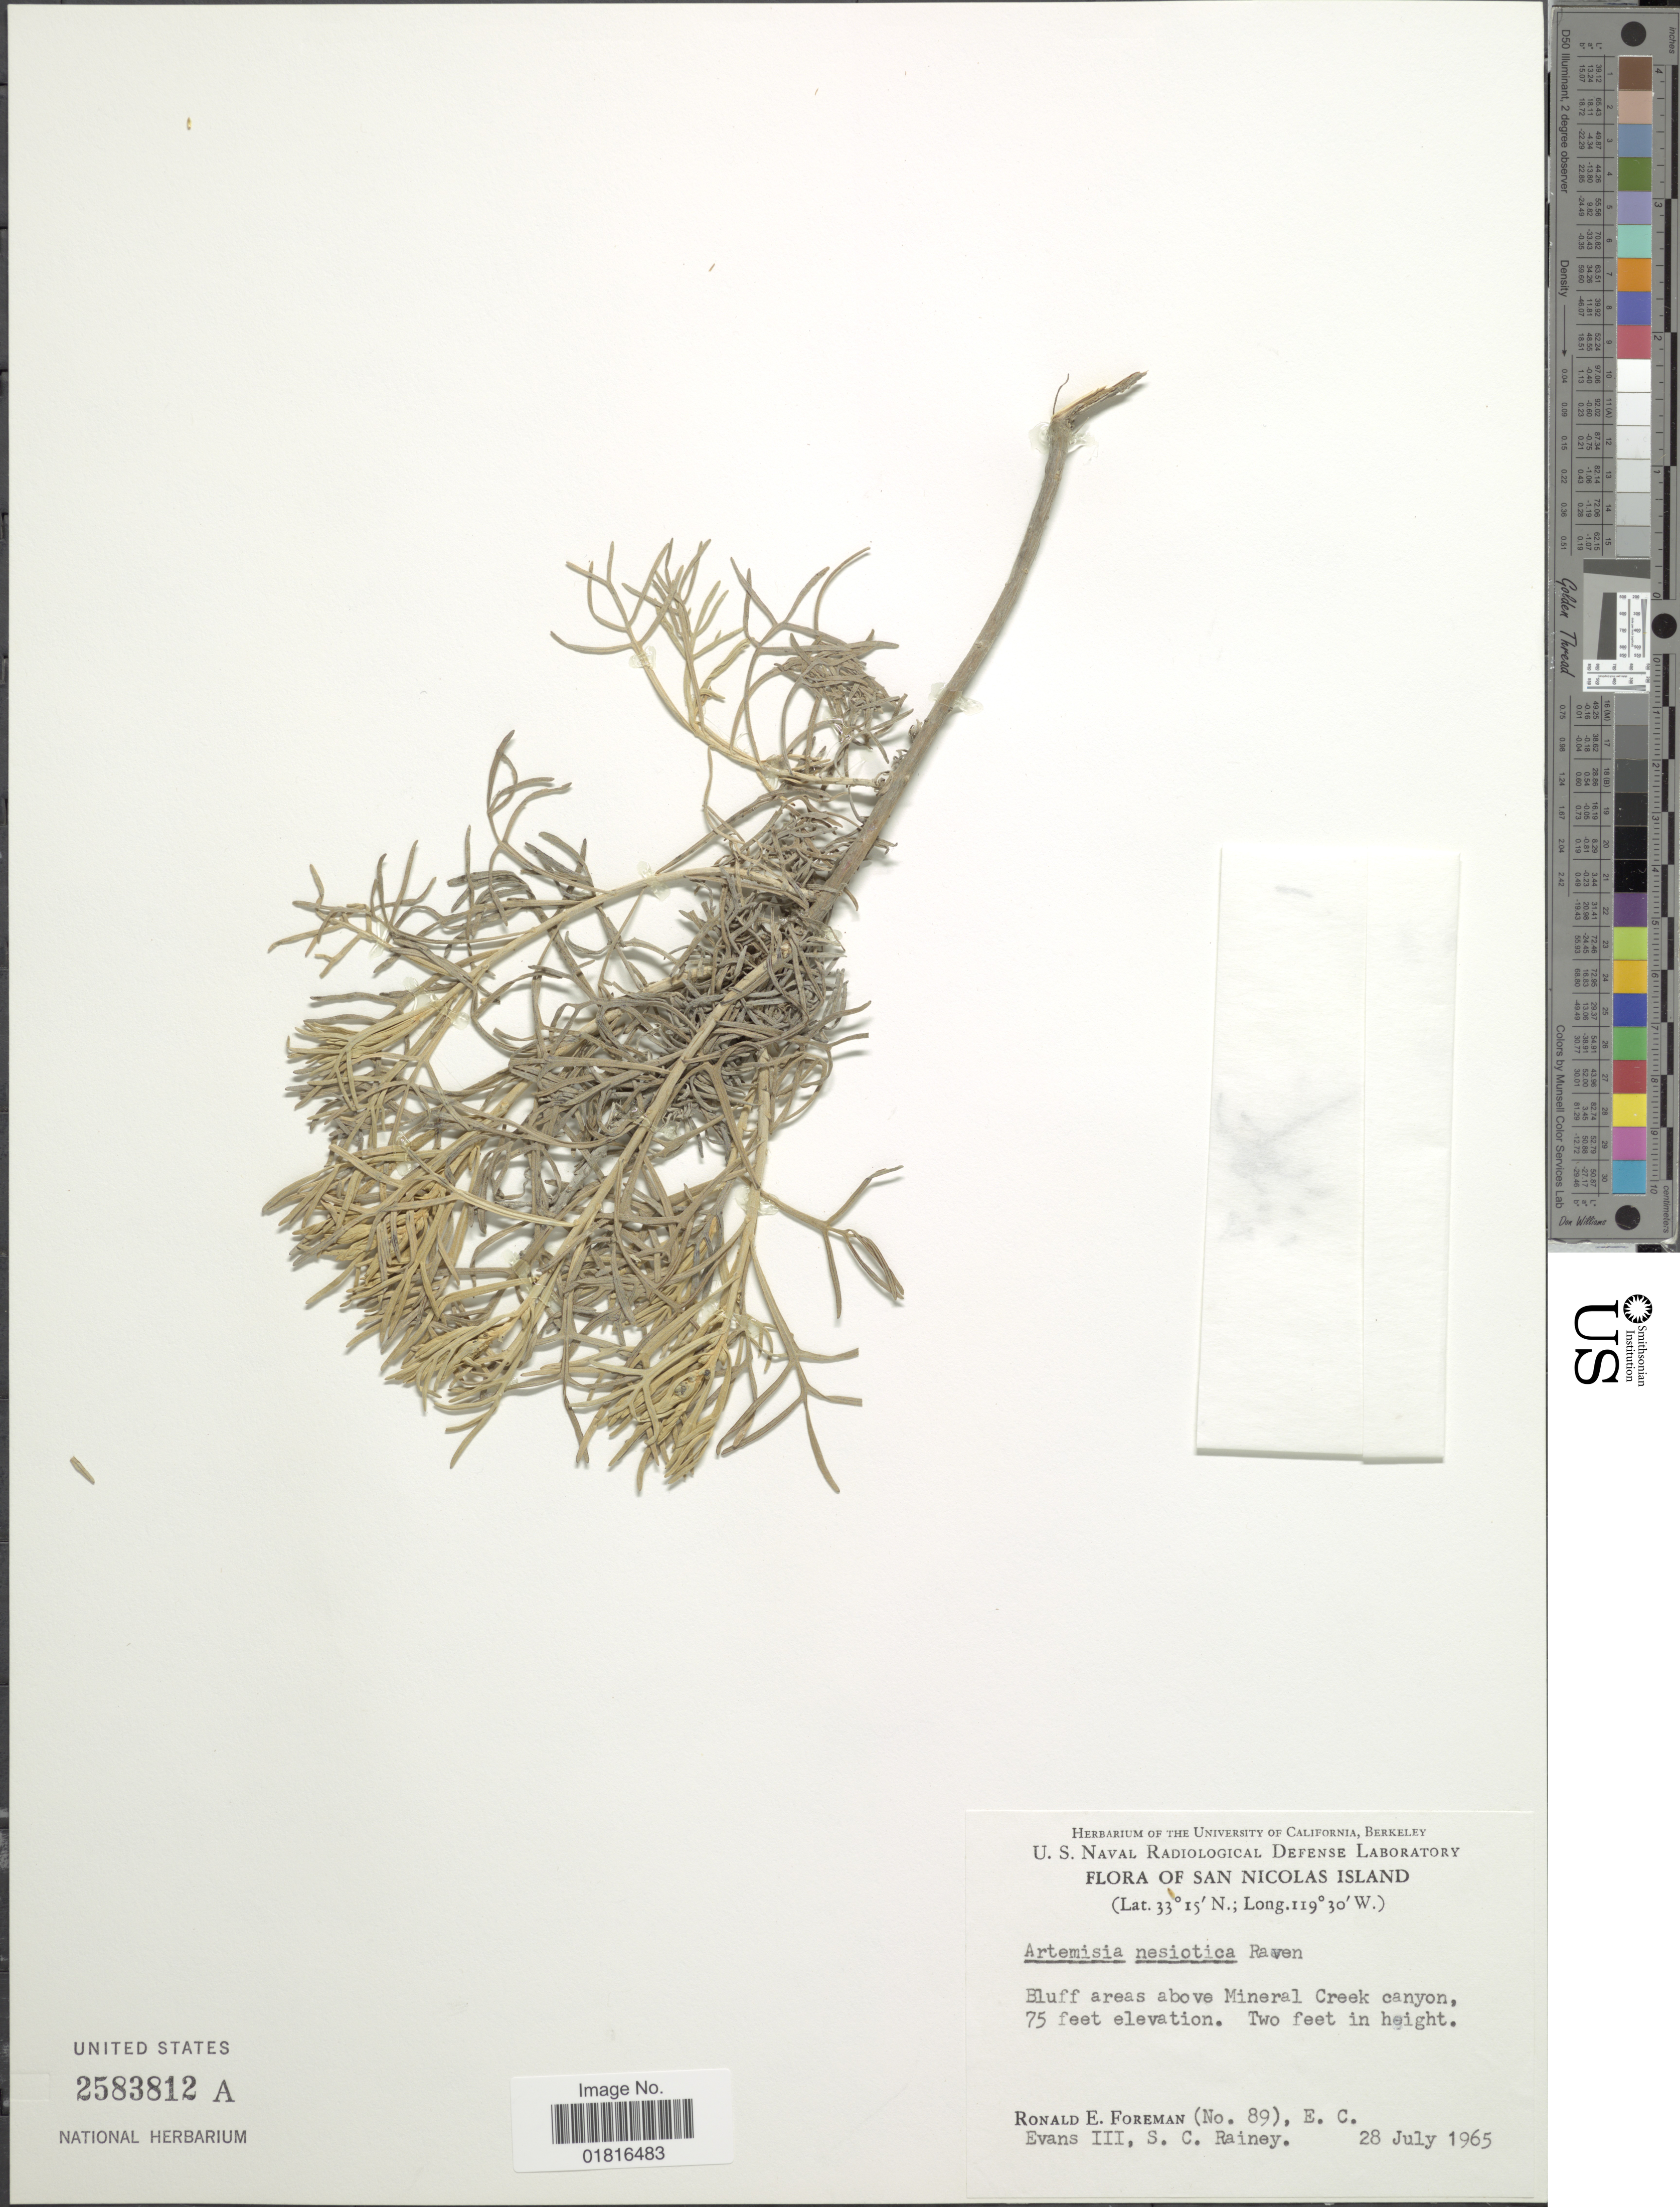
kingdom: Plantae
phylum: Tracheophyta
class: Magnoliopsida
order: Asterales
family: Asteraceae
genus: Artemisia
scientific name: Artemisia nesiotica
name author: P.H. Raven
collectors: R. Foreman, E. C. Evans & S. C. Rainey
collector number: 89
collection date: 1965-07-28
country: United States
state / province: California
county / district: Ventura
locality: San Nicolas Island, Bluff areas above Mineral Creek canyon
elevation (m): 23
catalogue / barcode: US 2583812A